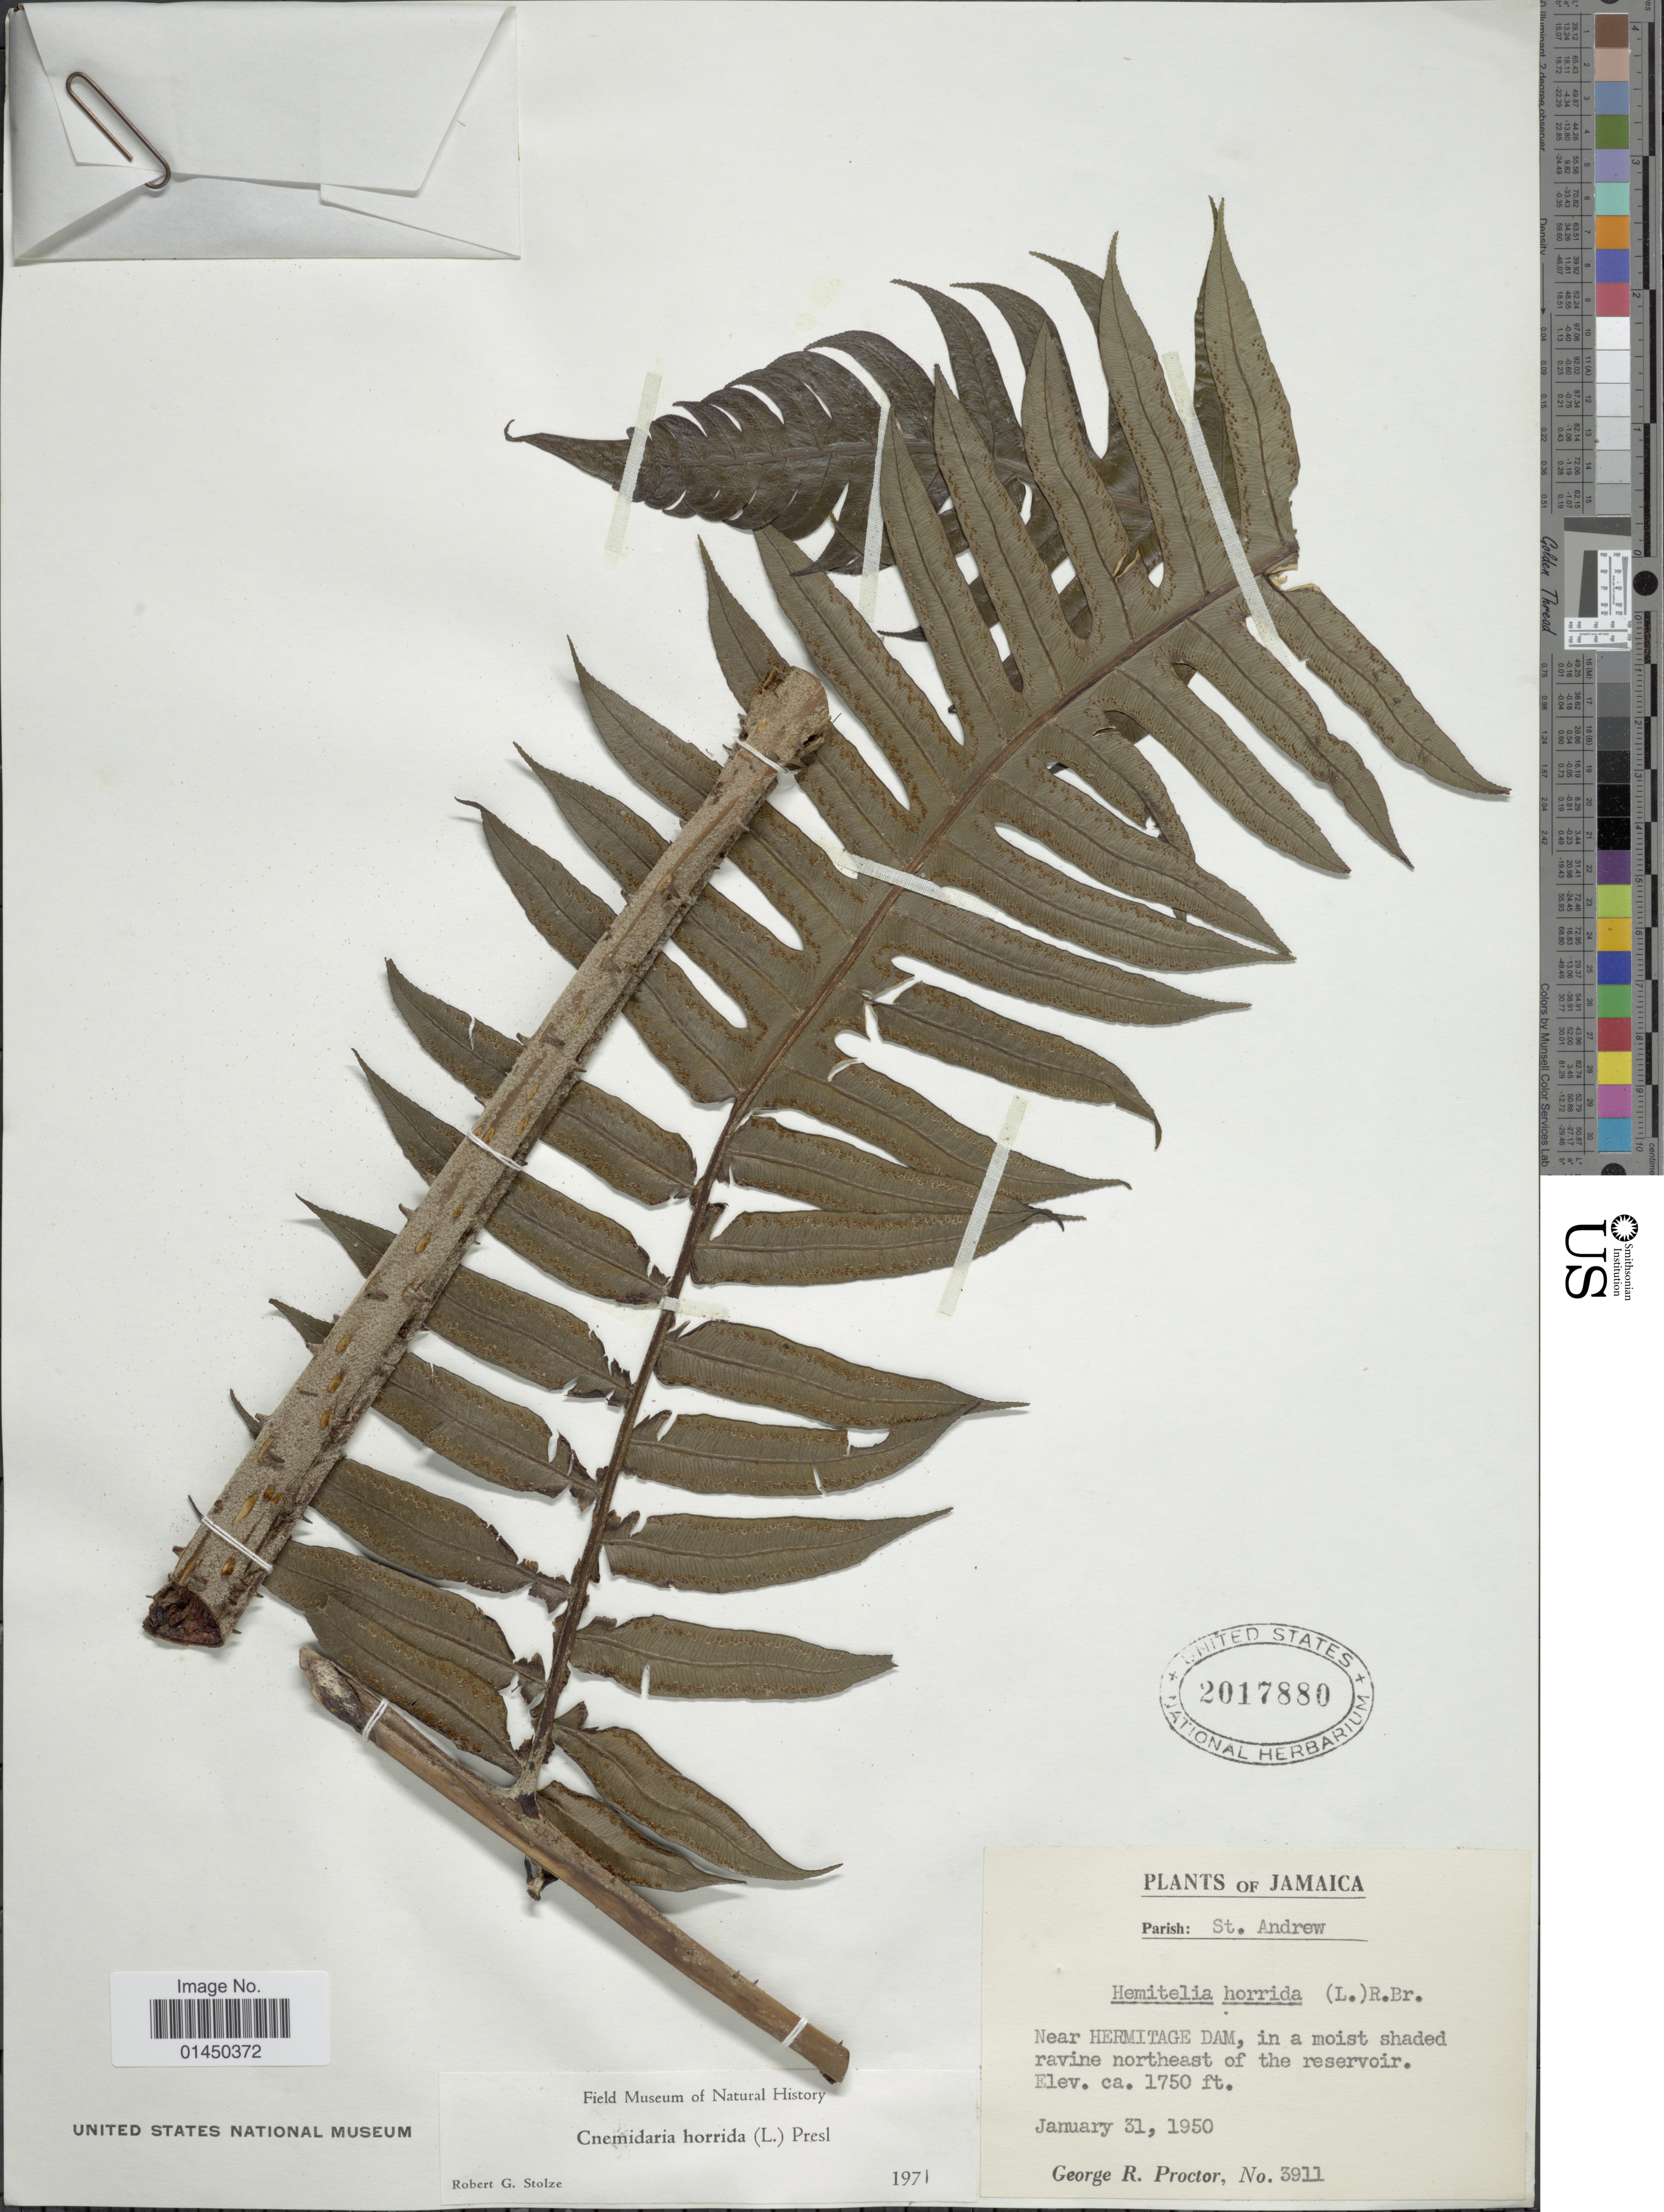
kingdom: Plantae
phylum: Tracheophyta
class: Polypodiopsida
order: Cyatheales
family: Cyatheaceae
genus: Cyathea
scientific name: Cyathea horrida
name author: (L.) Sm.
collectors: G. R. Proctor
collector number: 3911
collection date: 1950-01-31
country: Jamaica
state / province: Saint Andrew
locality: Near Hermitage Dam, in a moist shaded ravine northeast of the reservoir.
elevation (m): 533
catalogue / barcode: US 2017880